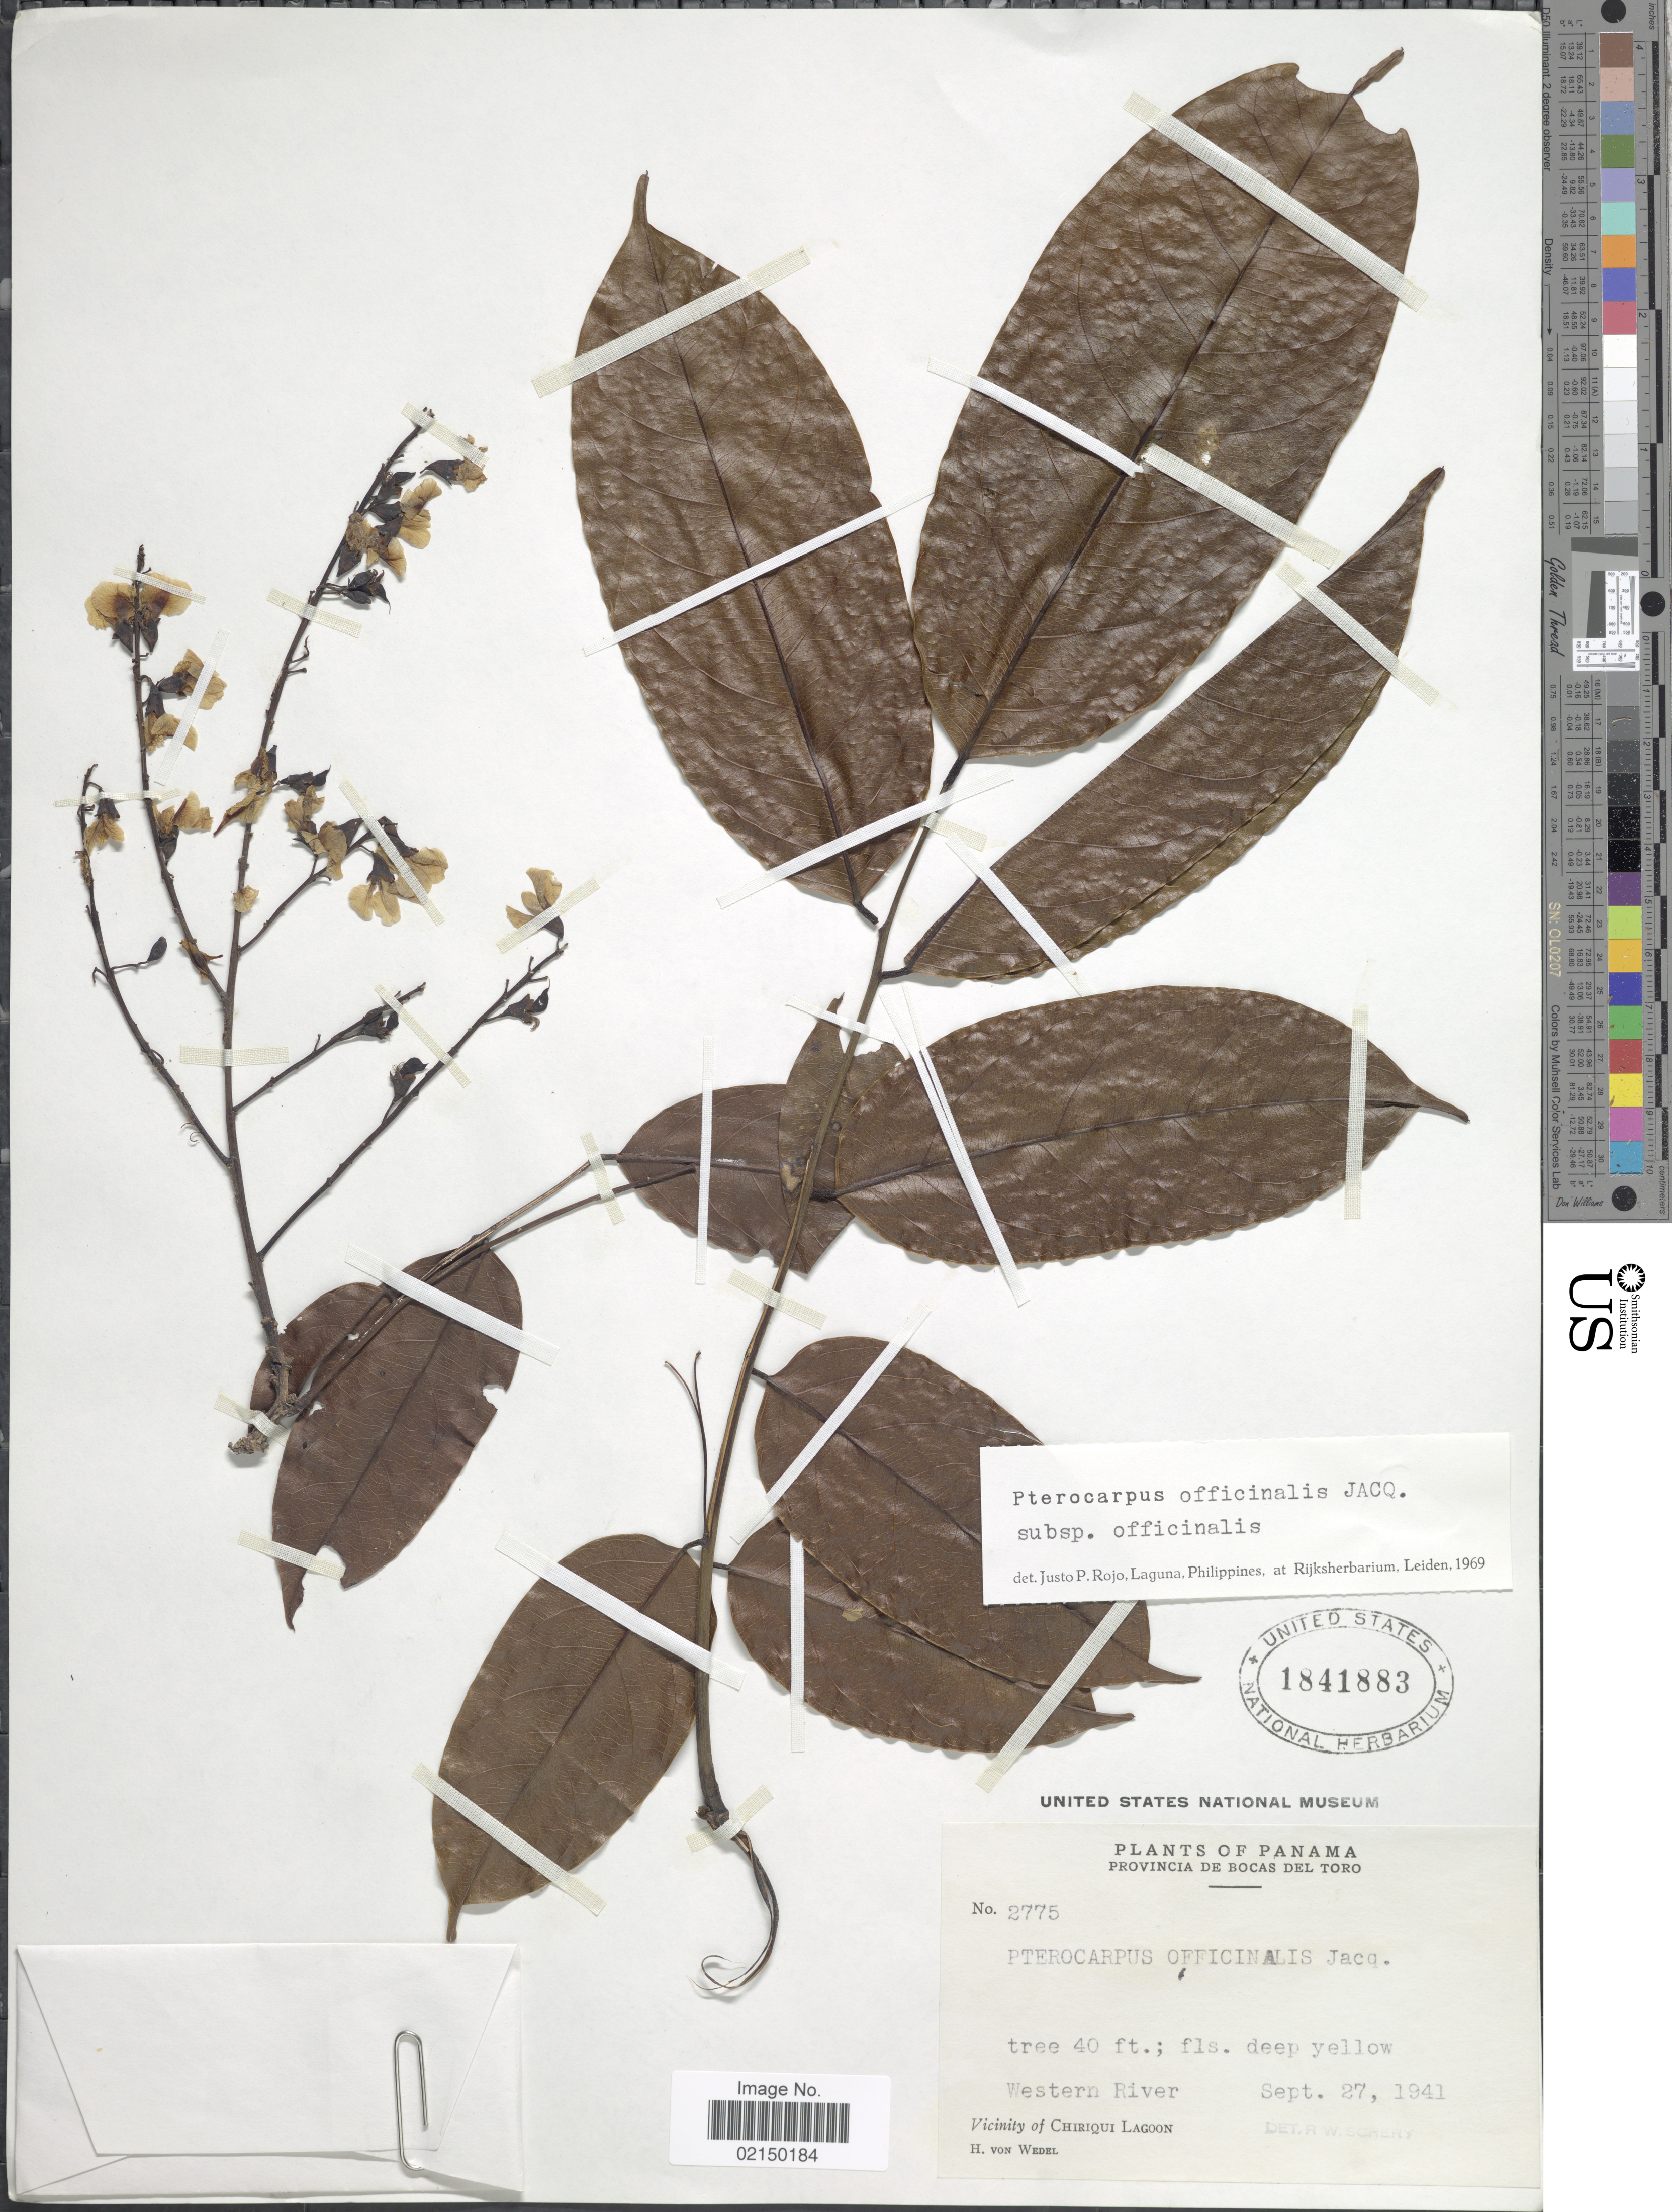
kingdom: Plantae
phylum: Tracheophyta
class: Magnoliopsida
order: Fabales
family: Fabaceae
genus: Pterocarpus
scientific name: Pterocarpus officinalis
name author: Jacq.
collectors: H. von Wedel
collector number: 2775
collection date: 1941-09-27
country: Panama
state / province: Bocas del Toro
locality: Western River, vicinity of Chiriqui Lagoon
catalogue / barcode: US 1841883